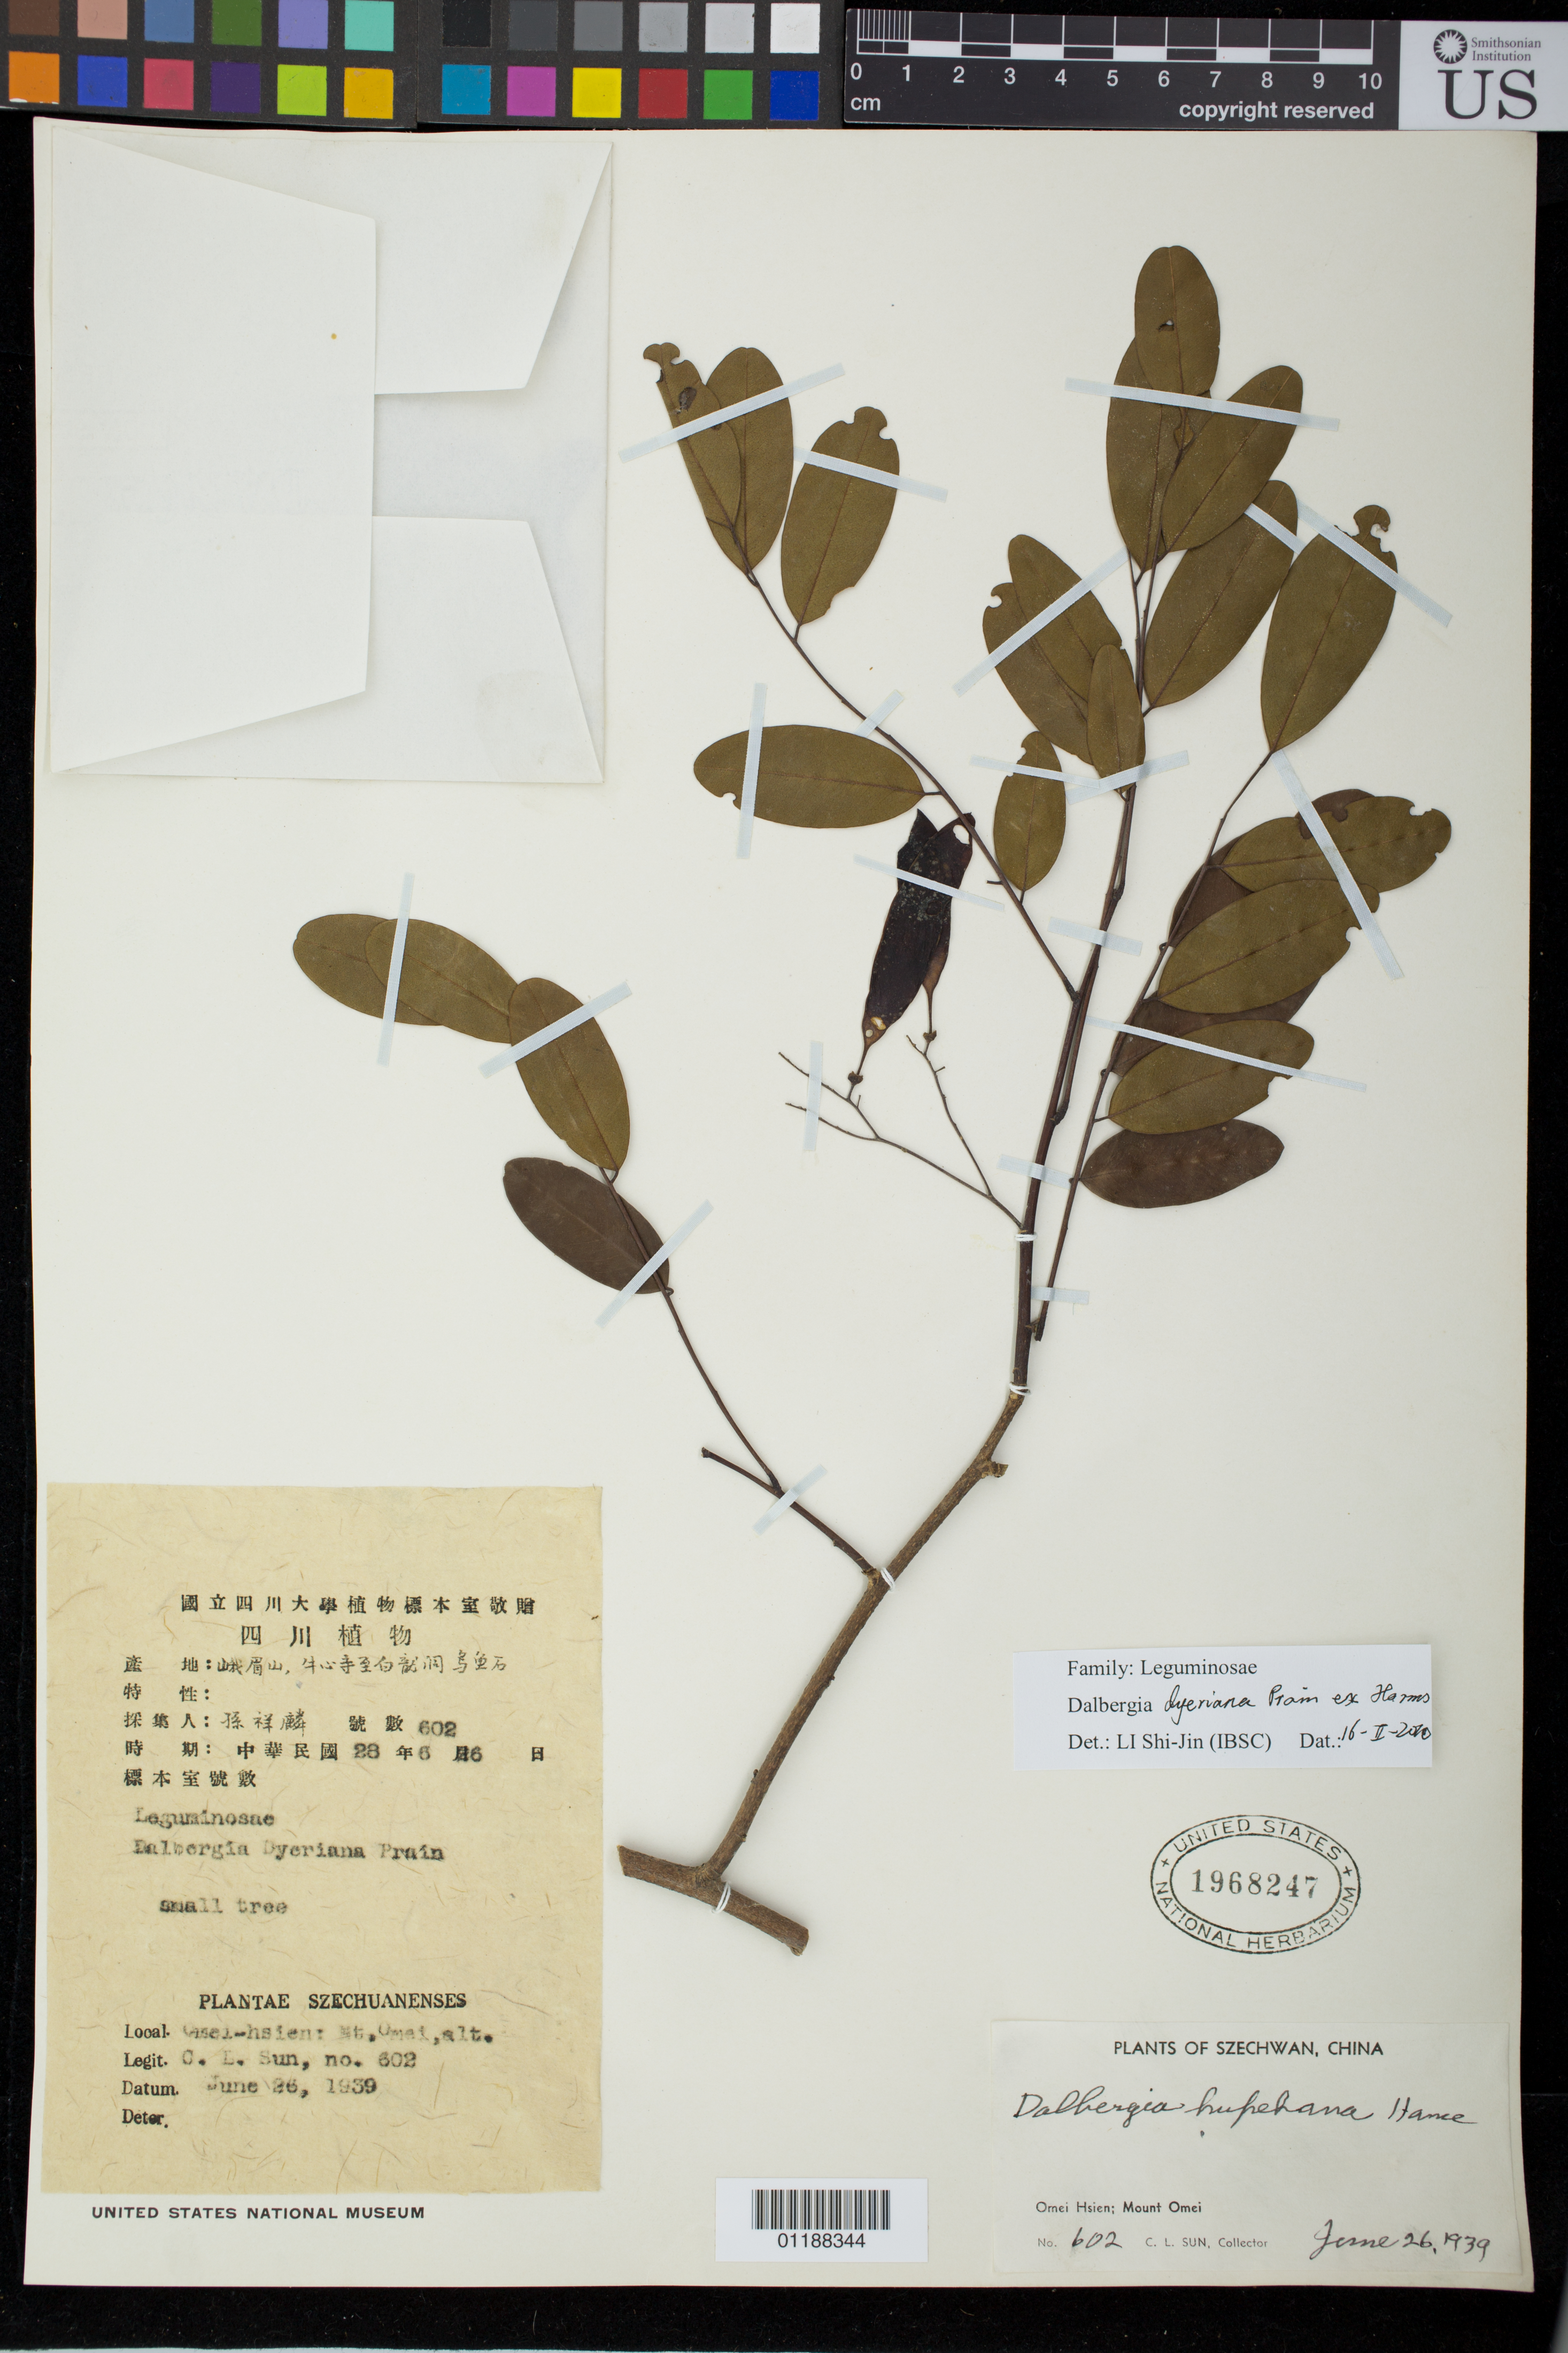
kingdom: Plantae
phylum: Tracheophyta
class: Magnoliopsida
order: Fabales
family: Fabaceae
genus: Dalbergia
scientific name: Dalbergia dyeriana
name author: B. Harms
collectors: C. Sun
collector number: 602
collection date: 1939-06-26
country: China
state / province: Sichuan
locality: Omei Hsien; Mount Omei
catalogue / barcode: US 1968247